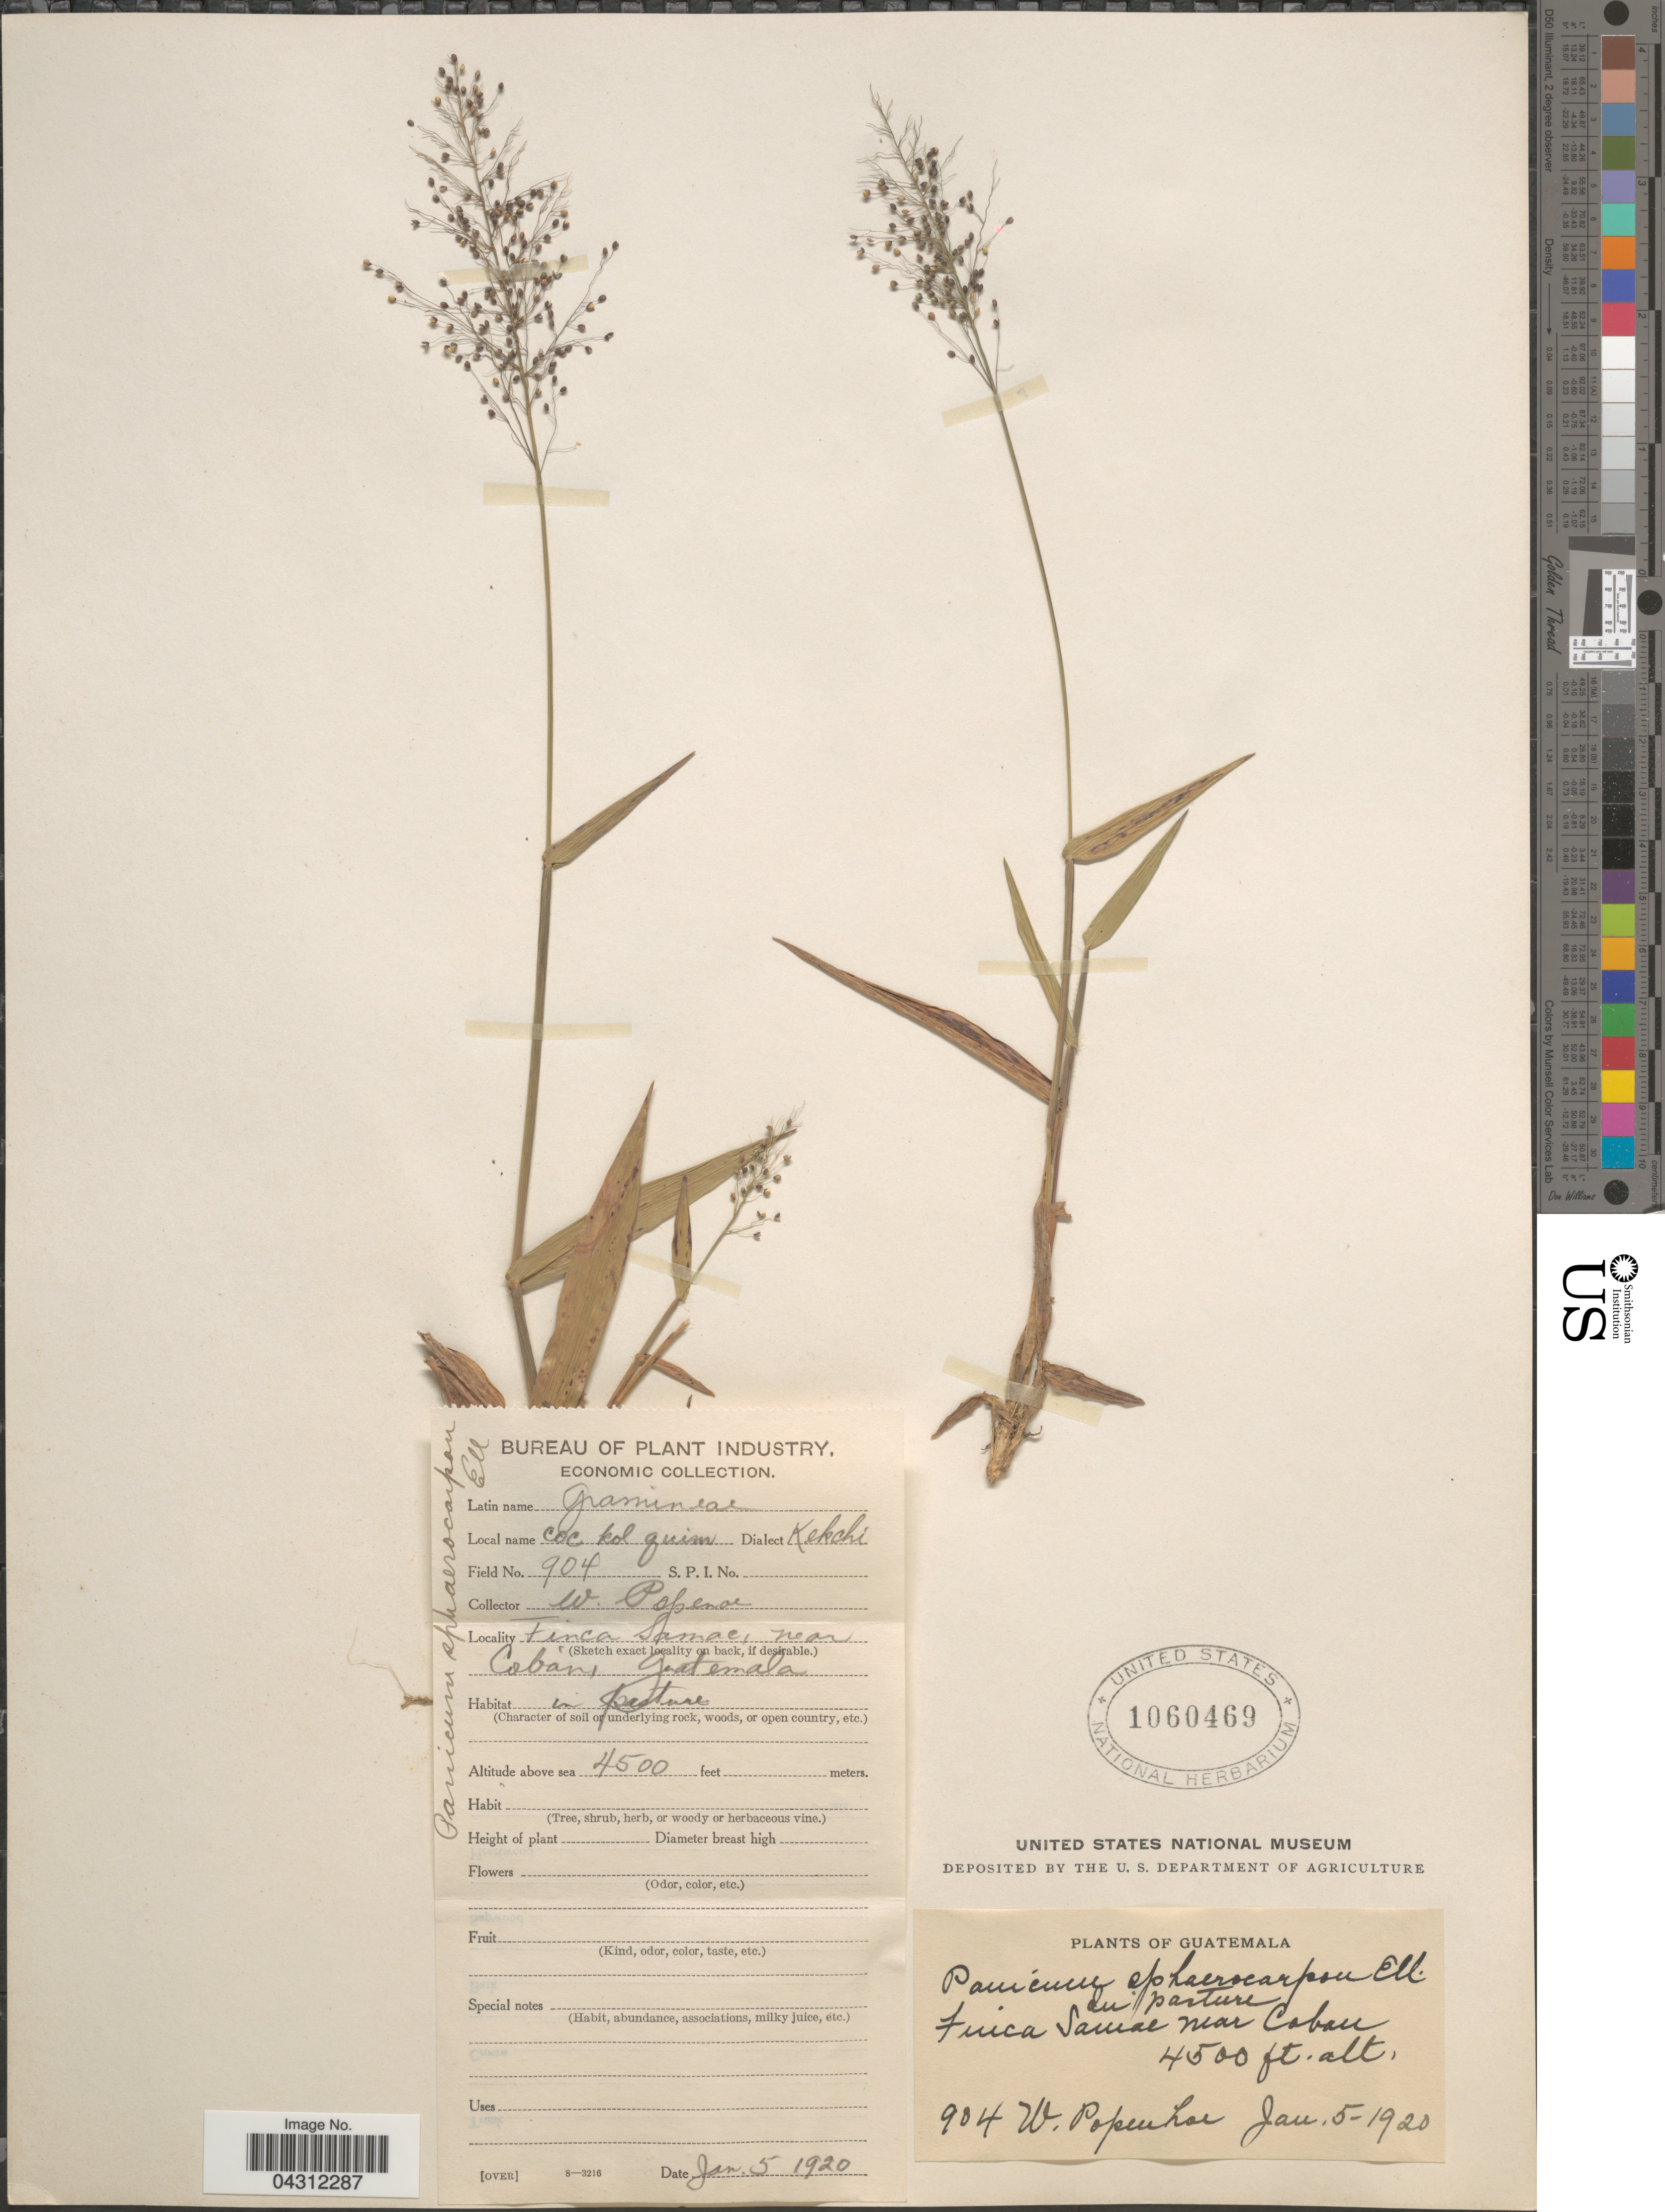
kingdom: Plantae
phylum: Tracheophyta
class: Liliopsida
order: Poales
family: Poaceae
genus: Dichanthelium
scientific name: Dichanthelium sphaerocarpon var. sphaerocarpon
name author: (Elliott) Gould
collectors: W. Popenoe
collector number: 904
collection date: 1920-01-05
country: Guatemala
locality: Finca Samae, near Cobán.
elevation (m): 1372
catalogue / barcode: US 1060469